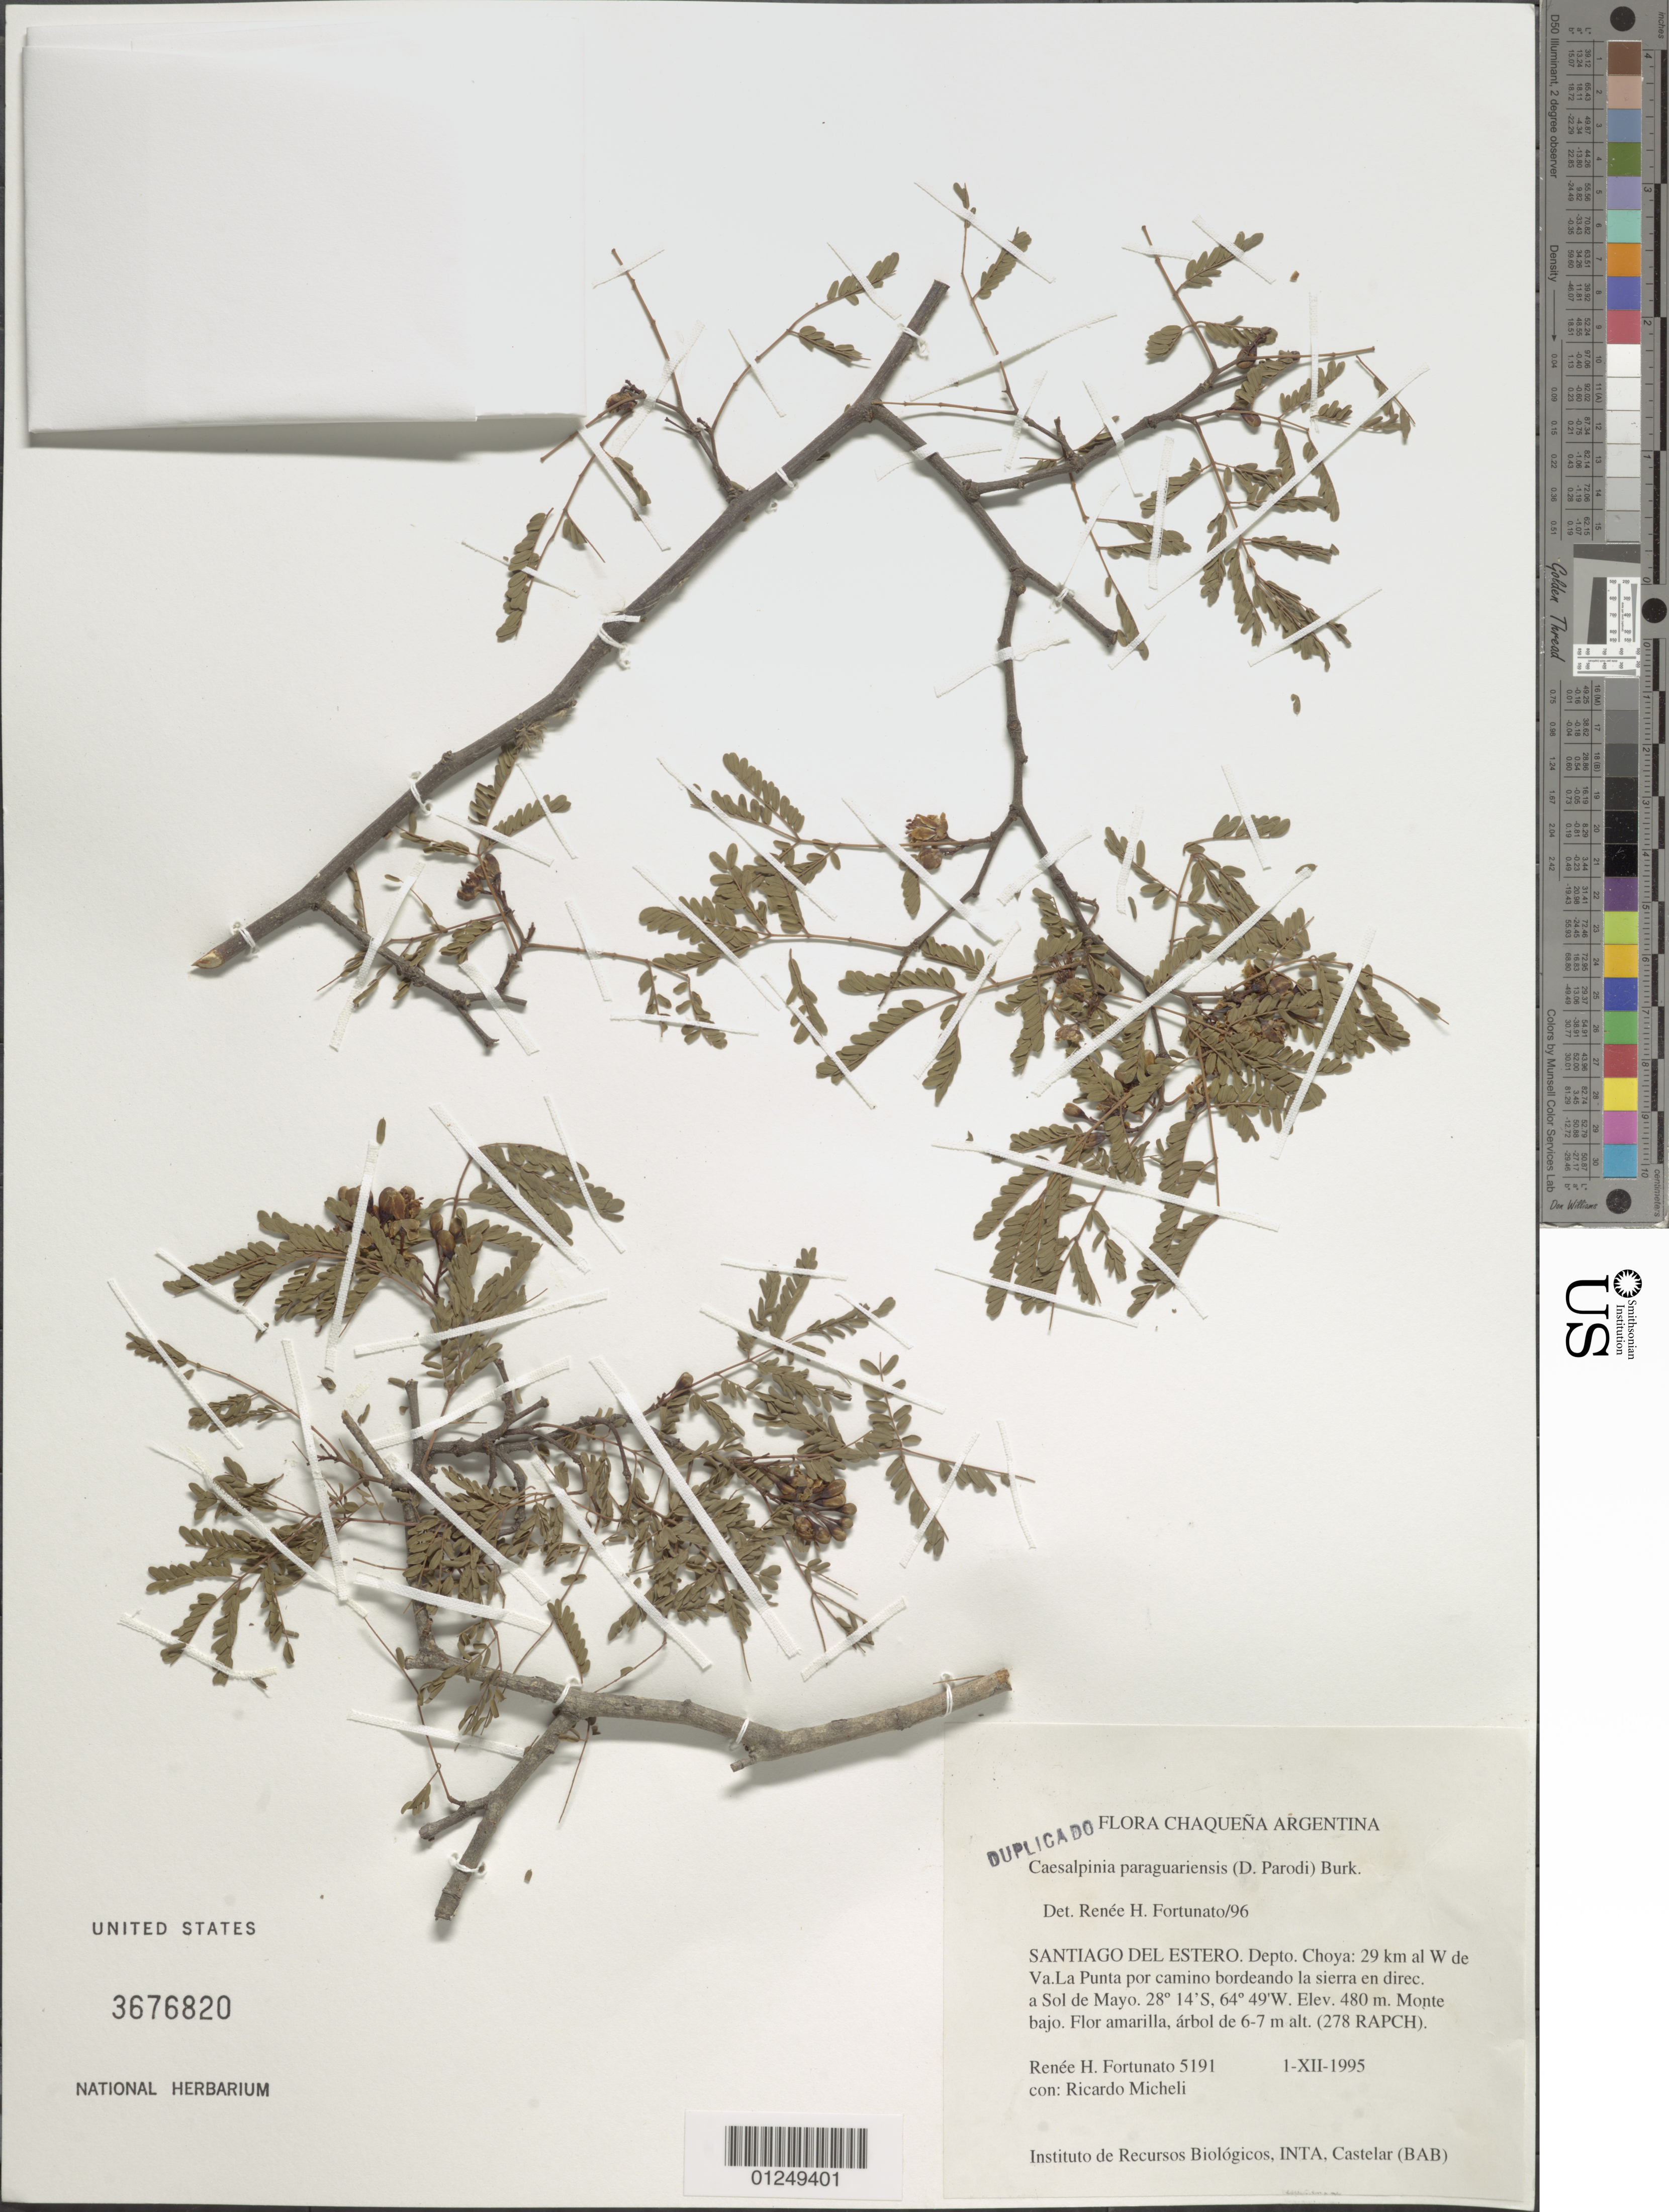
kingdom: Plantae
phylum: Tracheophyta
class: Magnoliopsida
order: Fabales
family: Fabaceae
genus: Libidibia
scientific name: Libidibia paraguariensis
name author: (Parodi) G.P. Lewis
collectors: R. H. Fortunato & R. Micheli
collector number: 5191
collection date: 1995-12-01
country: Argentina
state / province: Santiago del Estero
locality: Depto. Choya: 29 km al W de Va.La Punta por camino bordeando la sierra en direc. a Sol de Mayo.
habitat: Monte bajo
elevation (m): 480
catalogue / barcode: US 3676820